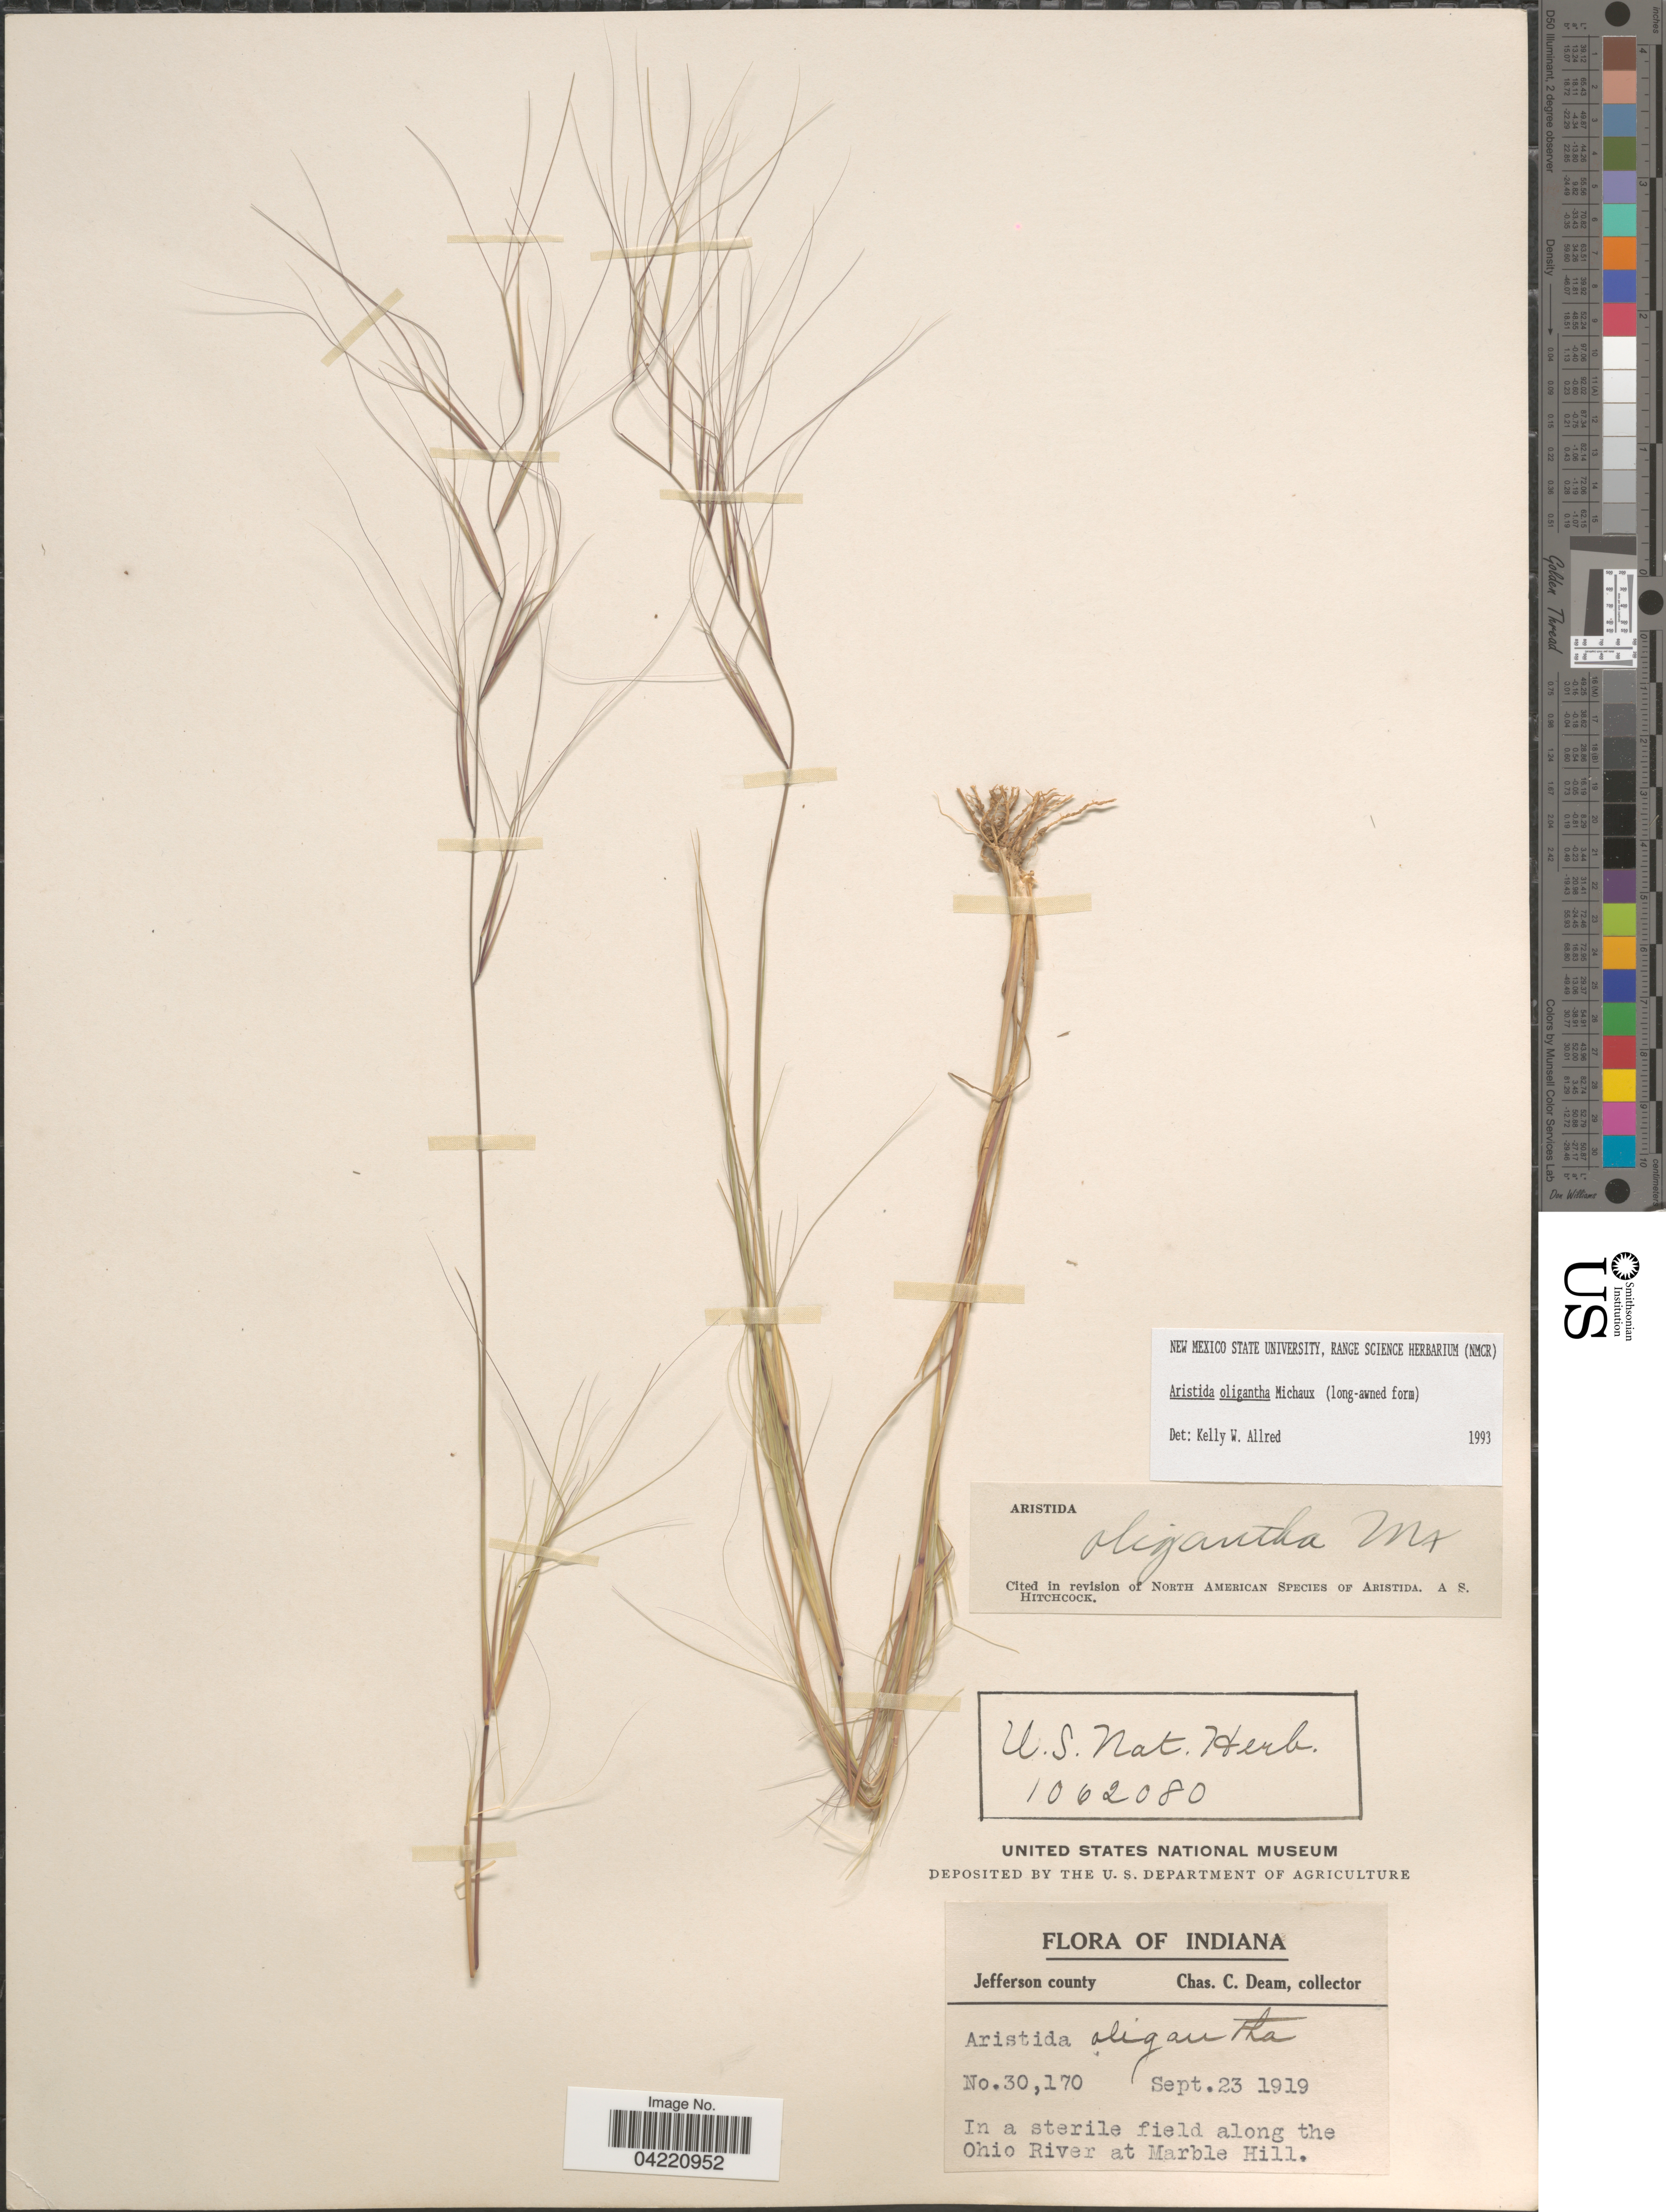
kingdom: Plantae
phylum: Tracheophyta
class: Liliopsida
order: Poales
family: Poaceae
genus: Aristida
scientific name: Aristida oligantha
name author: Michx.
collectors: C. C. Deam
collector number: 30170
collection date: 1919-09-23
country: United States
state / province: Indiana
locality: Jefferson county. In a sterile field along the Ohio River at Marble Hill.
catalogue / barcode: US 1062080